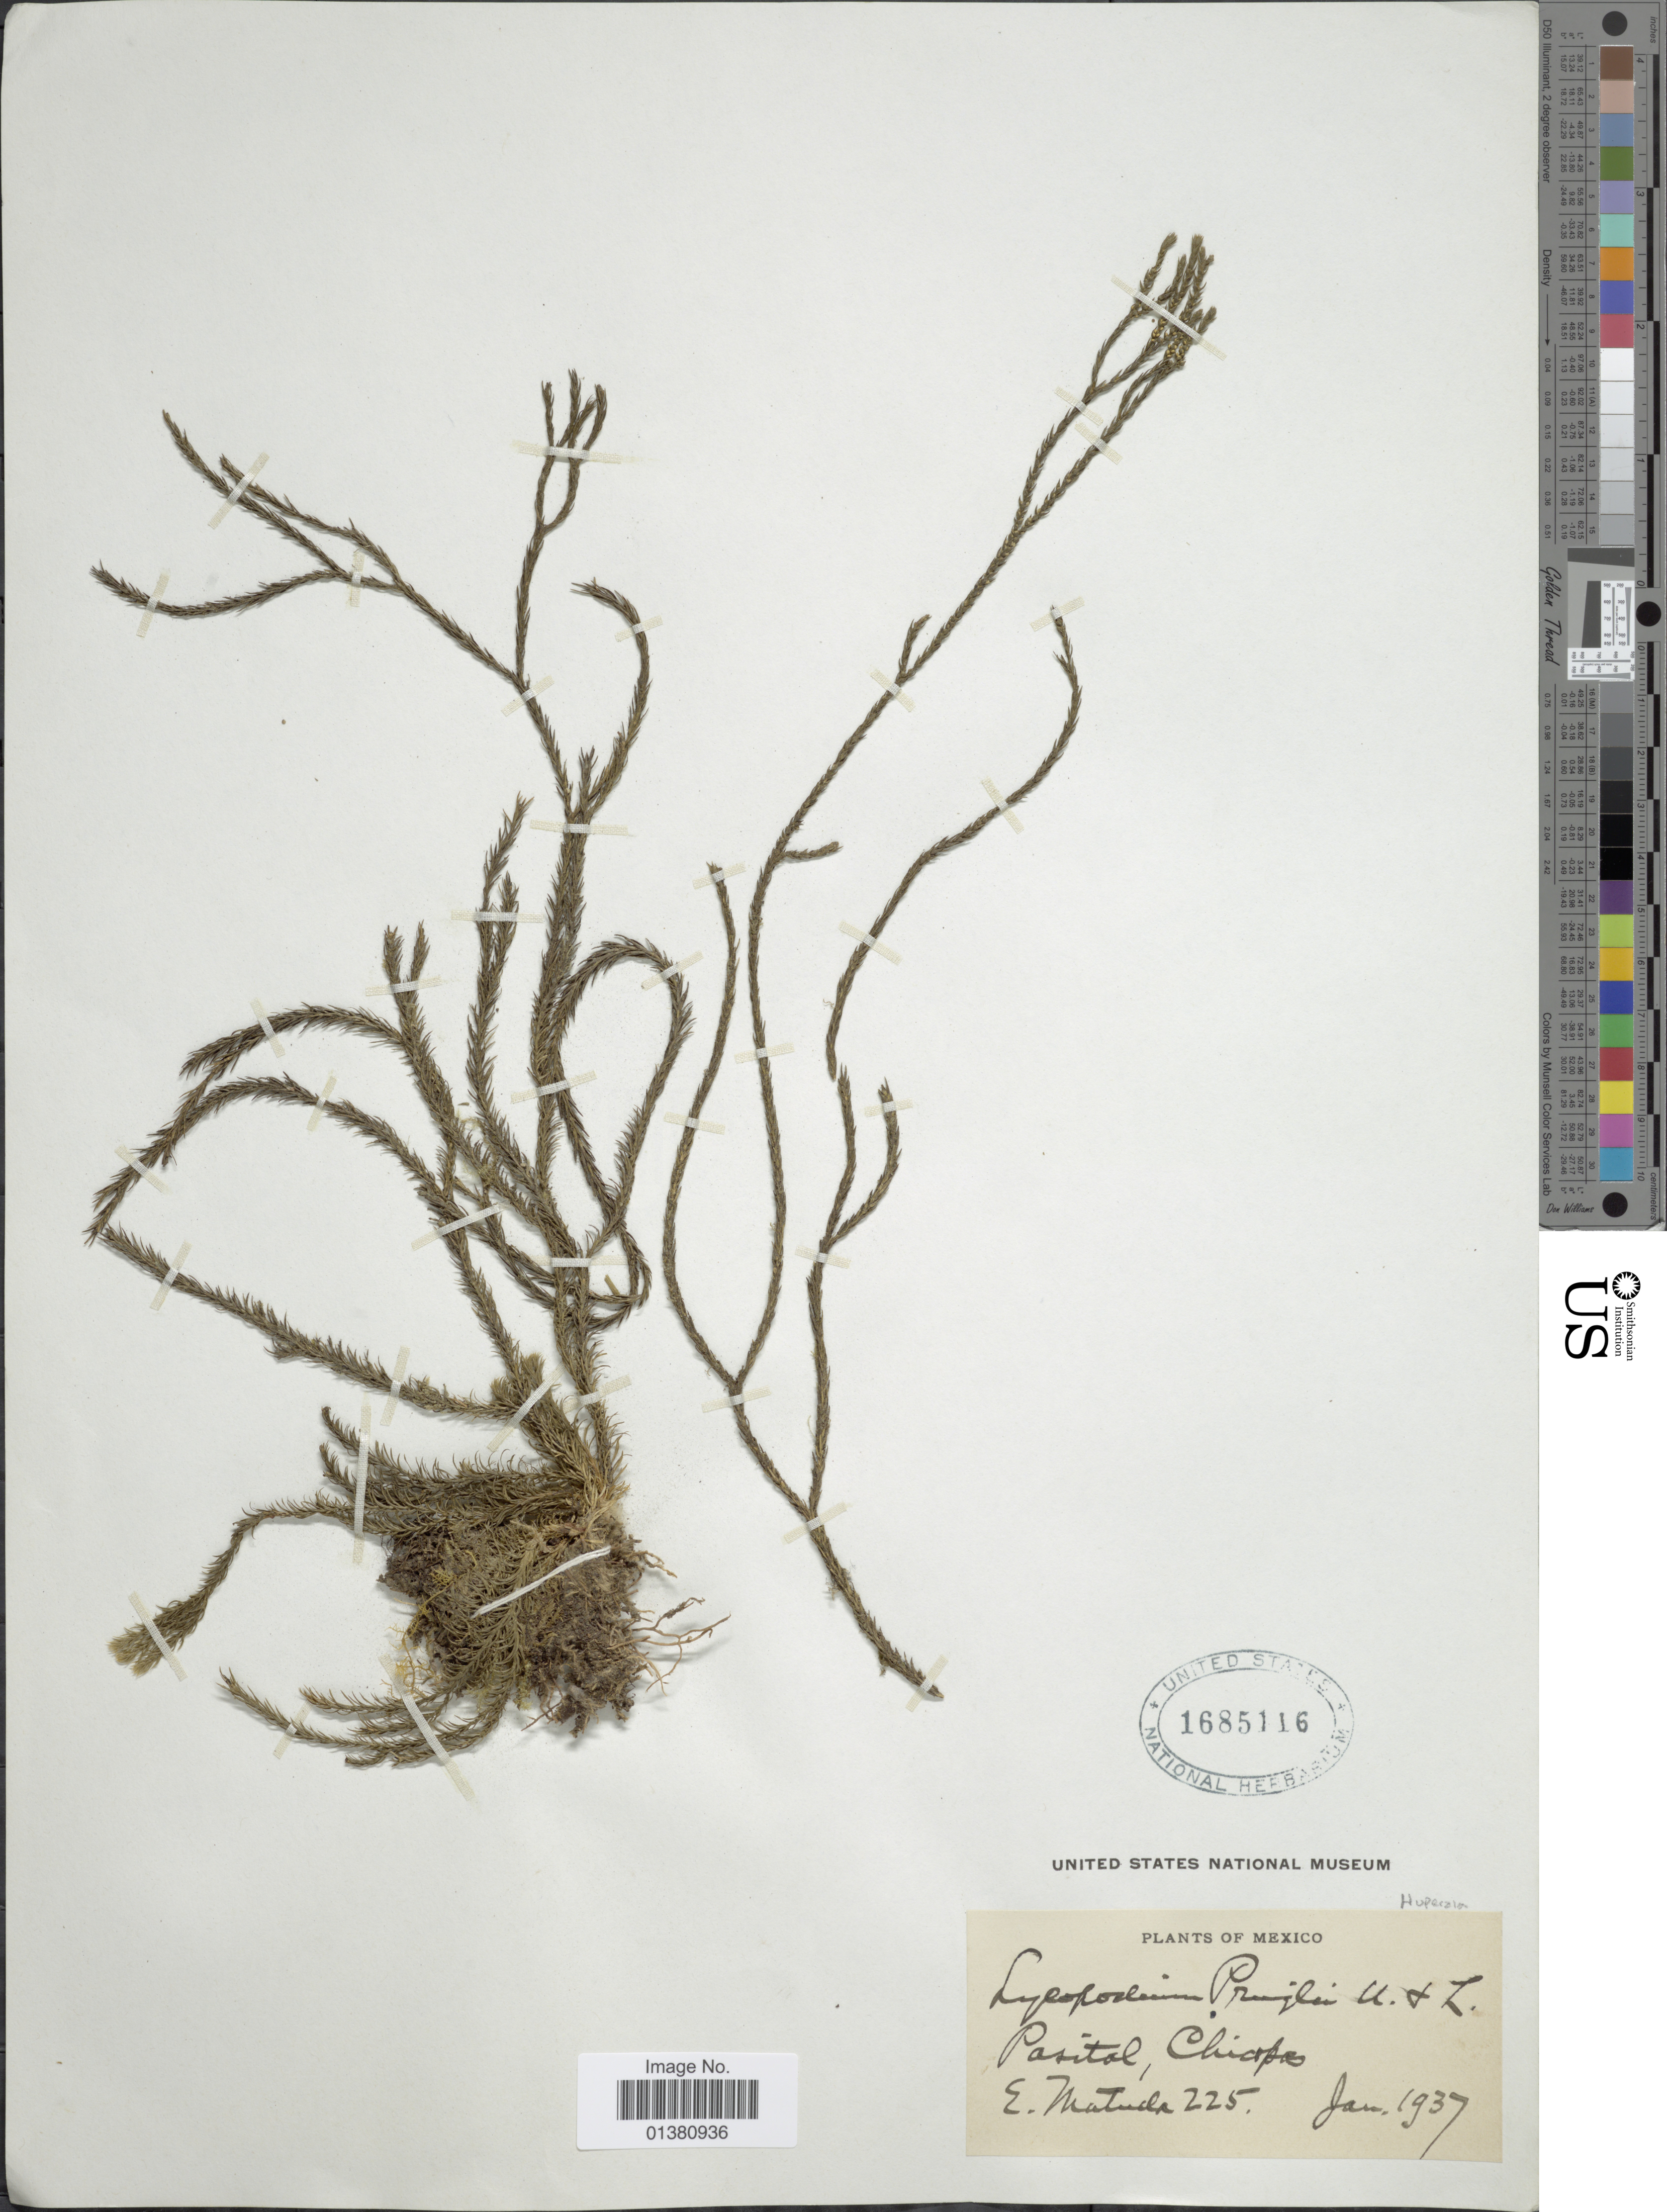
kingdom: Plantae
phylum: Tracheophyta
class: Lycopodiopsida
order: Lycopodiales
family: Lycopodiaceae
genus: Phlegmariurus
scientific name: Phlegmariurus pringlei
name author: (Underw. & F.E. Lloyd) B. Øllg.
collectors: E. Matuda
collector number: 225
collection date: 1937-01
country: Mexico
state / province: Chiapas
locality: Pasitol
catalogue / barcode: US 1685116